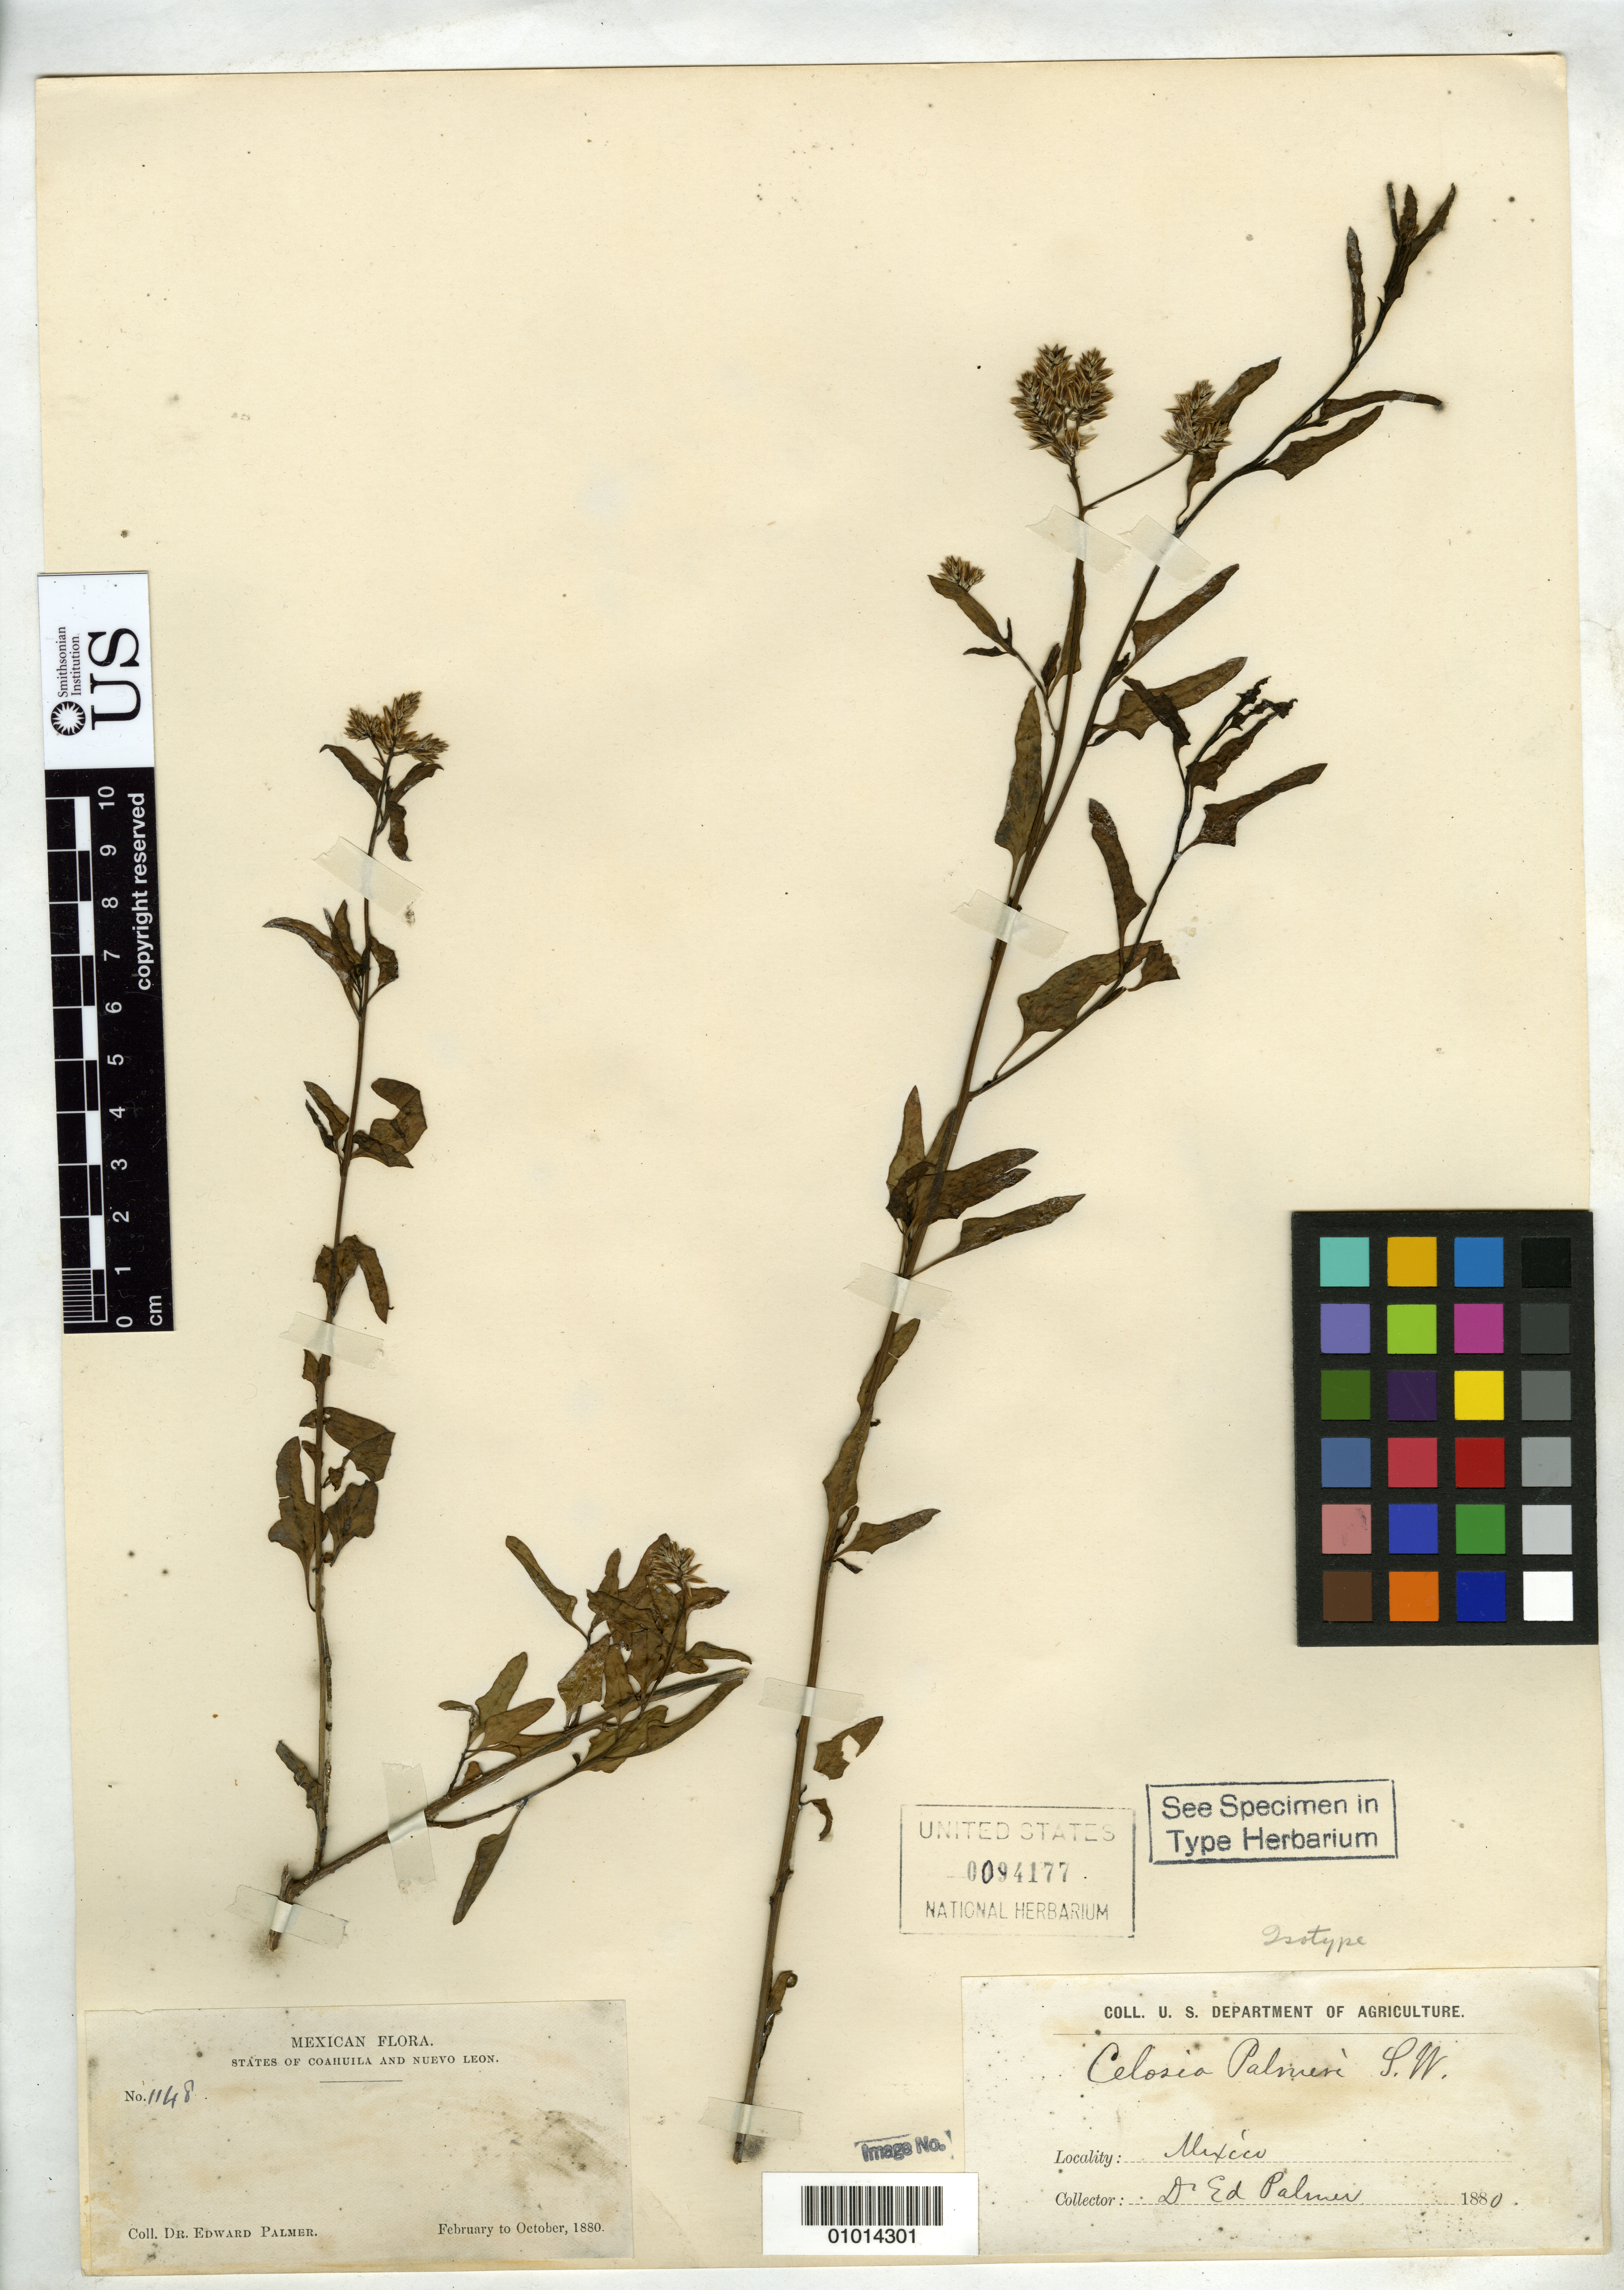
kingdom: Plantae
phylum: Tracheophyta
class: Magnoliopsida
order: Caryophyllales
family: Amaranthaceae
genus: Celosia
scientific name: Celosia palmeri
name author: S. Watson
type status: Syntype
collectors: E. Palmer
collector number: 1148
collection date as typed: Feb 1880 to -- Oct 1880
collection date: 1880-02/1880-10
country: Mexico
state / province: Coahuila / Nuevo León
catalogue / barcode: US 94177